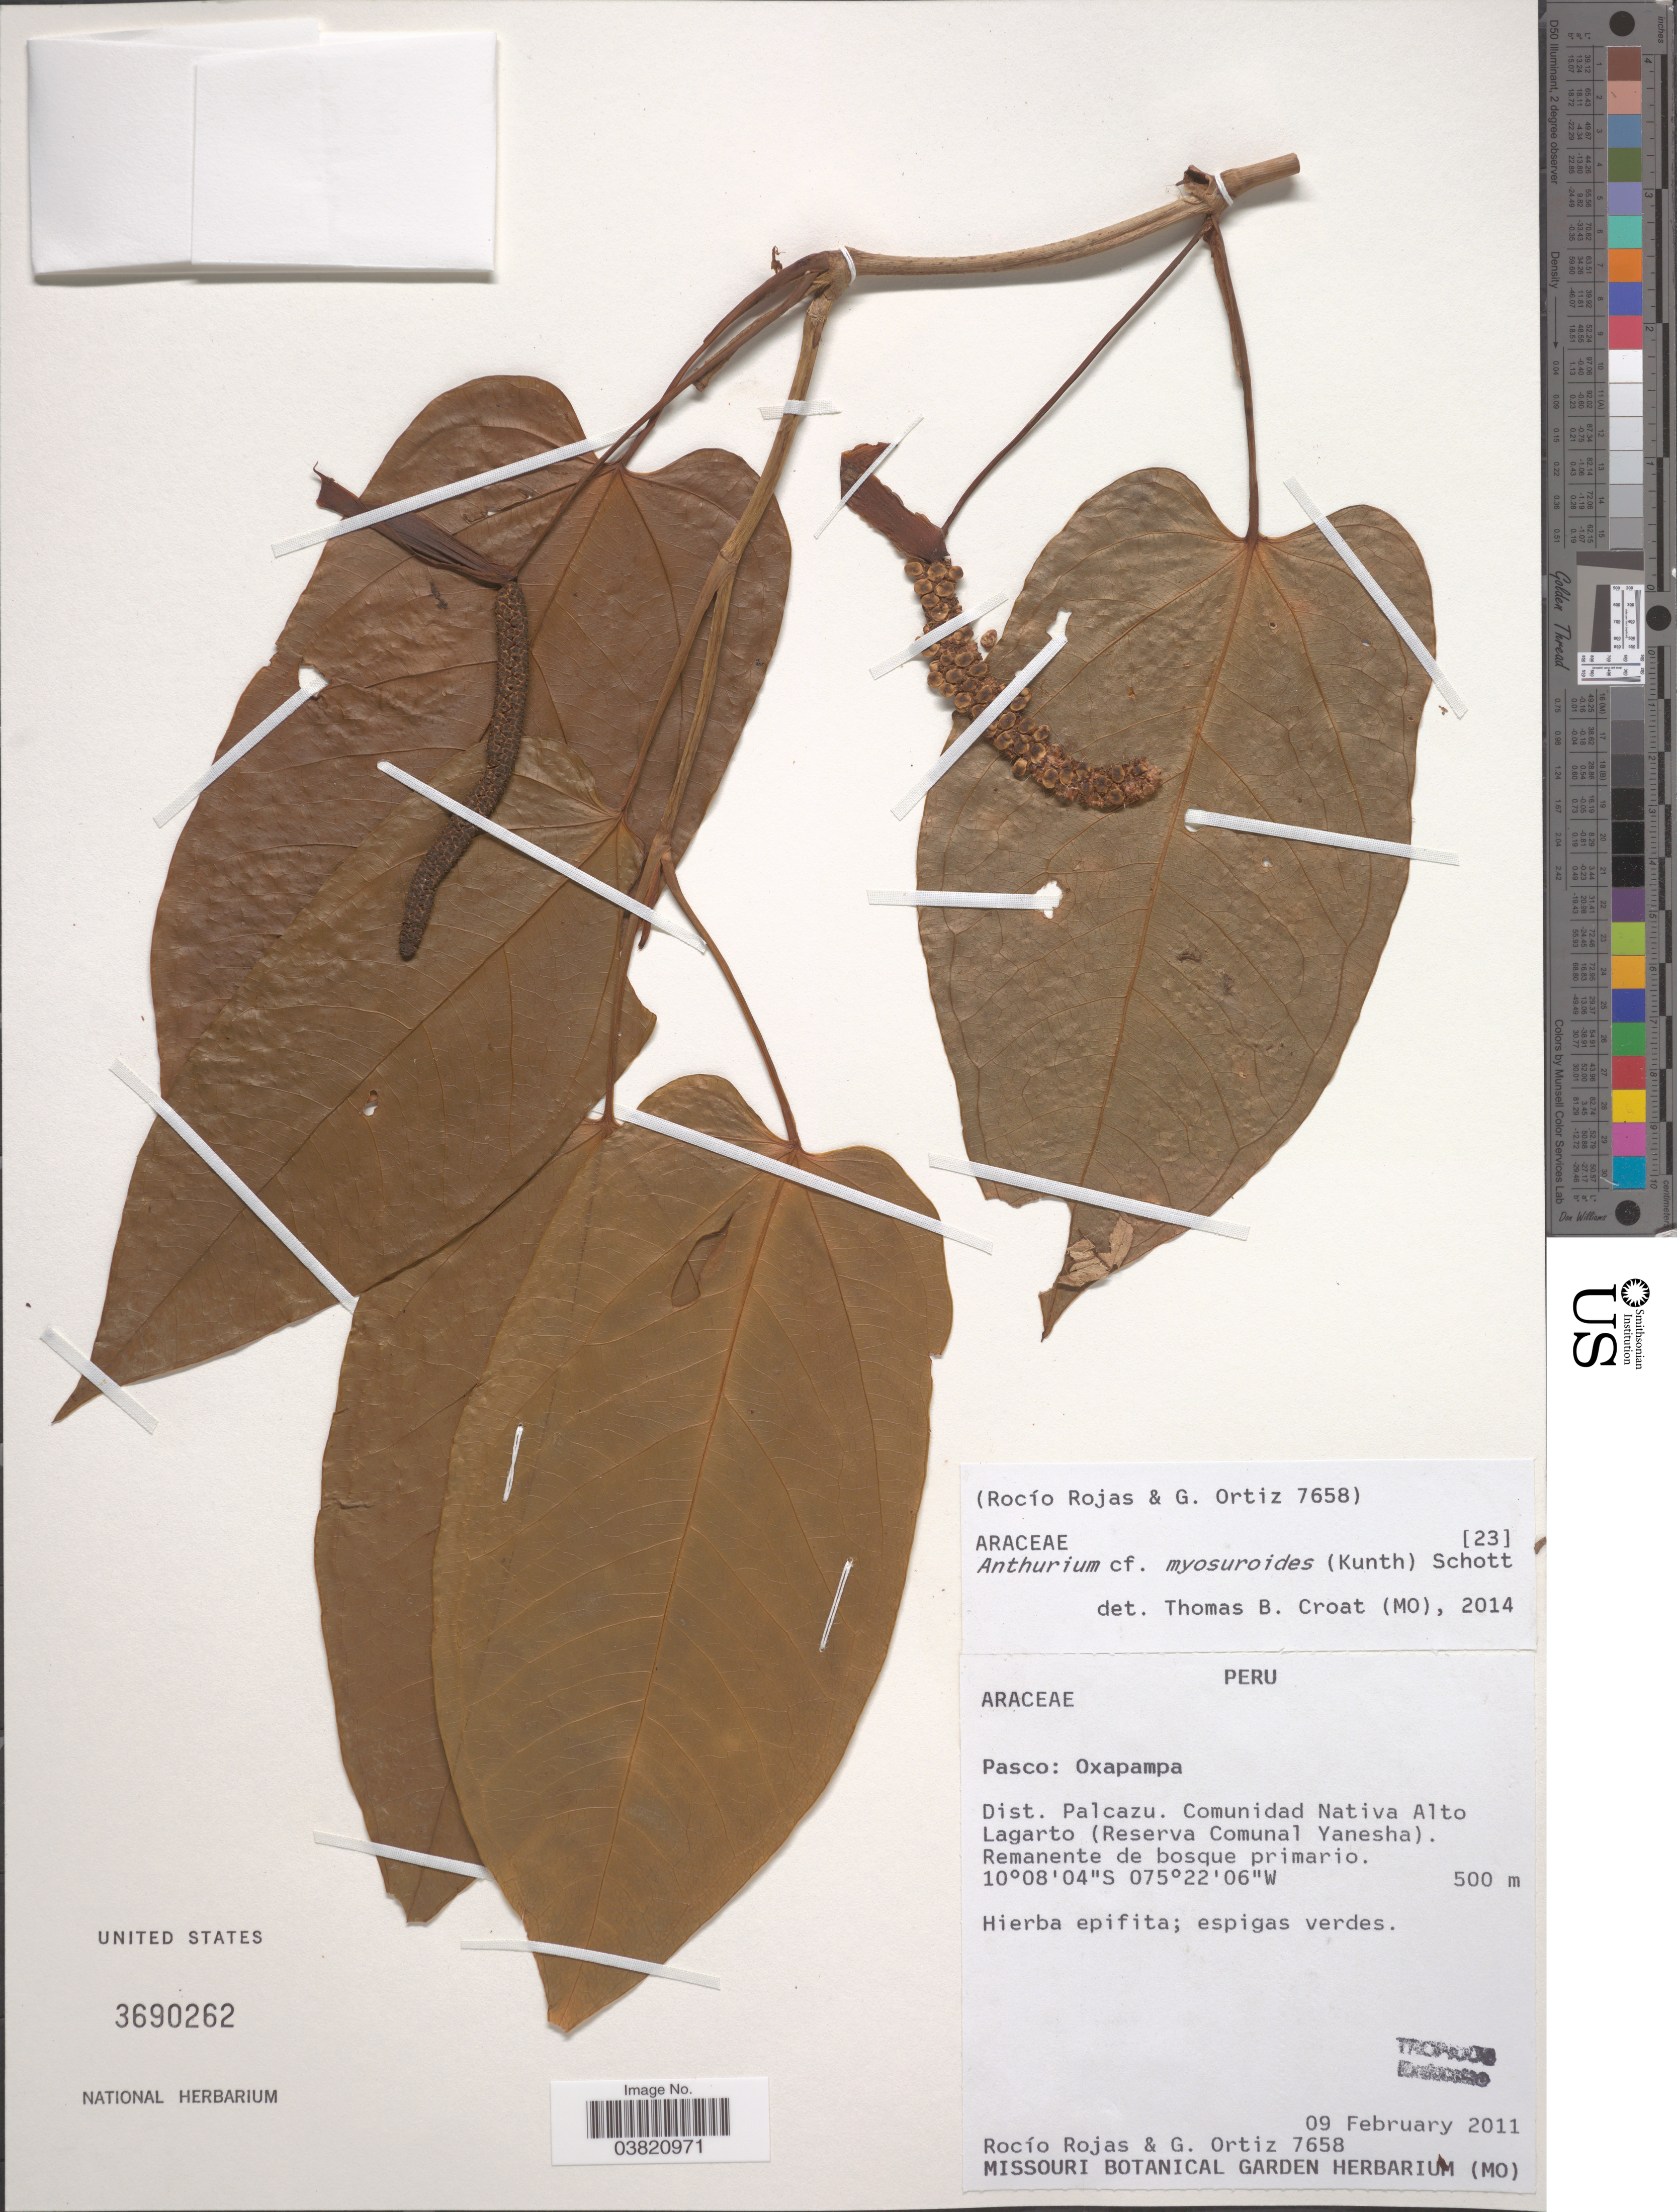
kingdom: Plantae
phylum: Tracheophyta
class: Liliopsida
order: Alismatales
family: Araceae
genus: Anthurium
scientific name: Anthurium myosuroides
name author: (Kunth) Endl.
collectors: R. Rojas & G. Ortiz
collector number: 7658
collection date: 2011-02-09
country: Peru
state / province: Pasco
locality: Oxapampa. Dist. Palcazu. Comunidad Nativa Alto Lagarto (Reserva Comunal Yanesha).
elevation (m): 500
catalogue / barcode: US 3690262